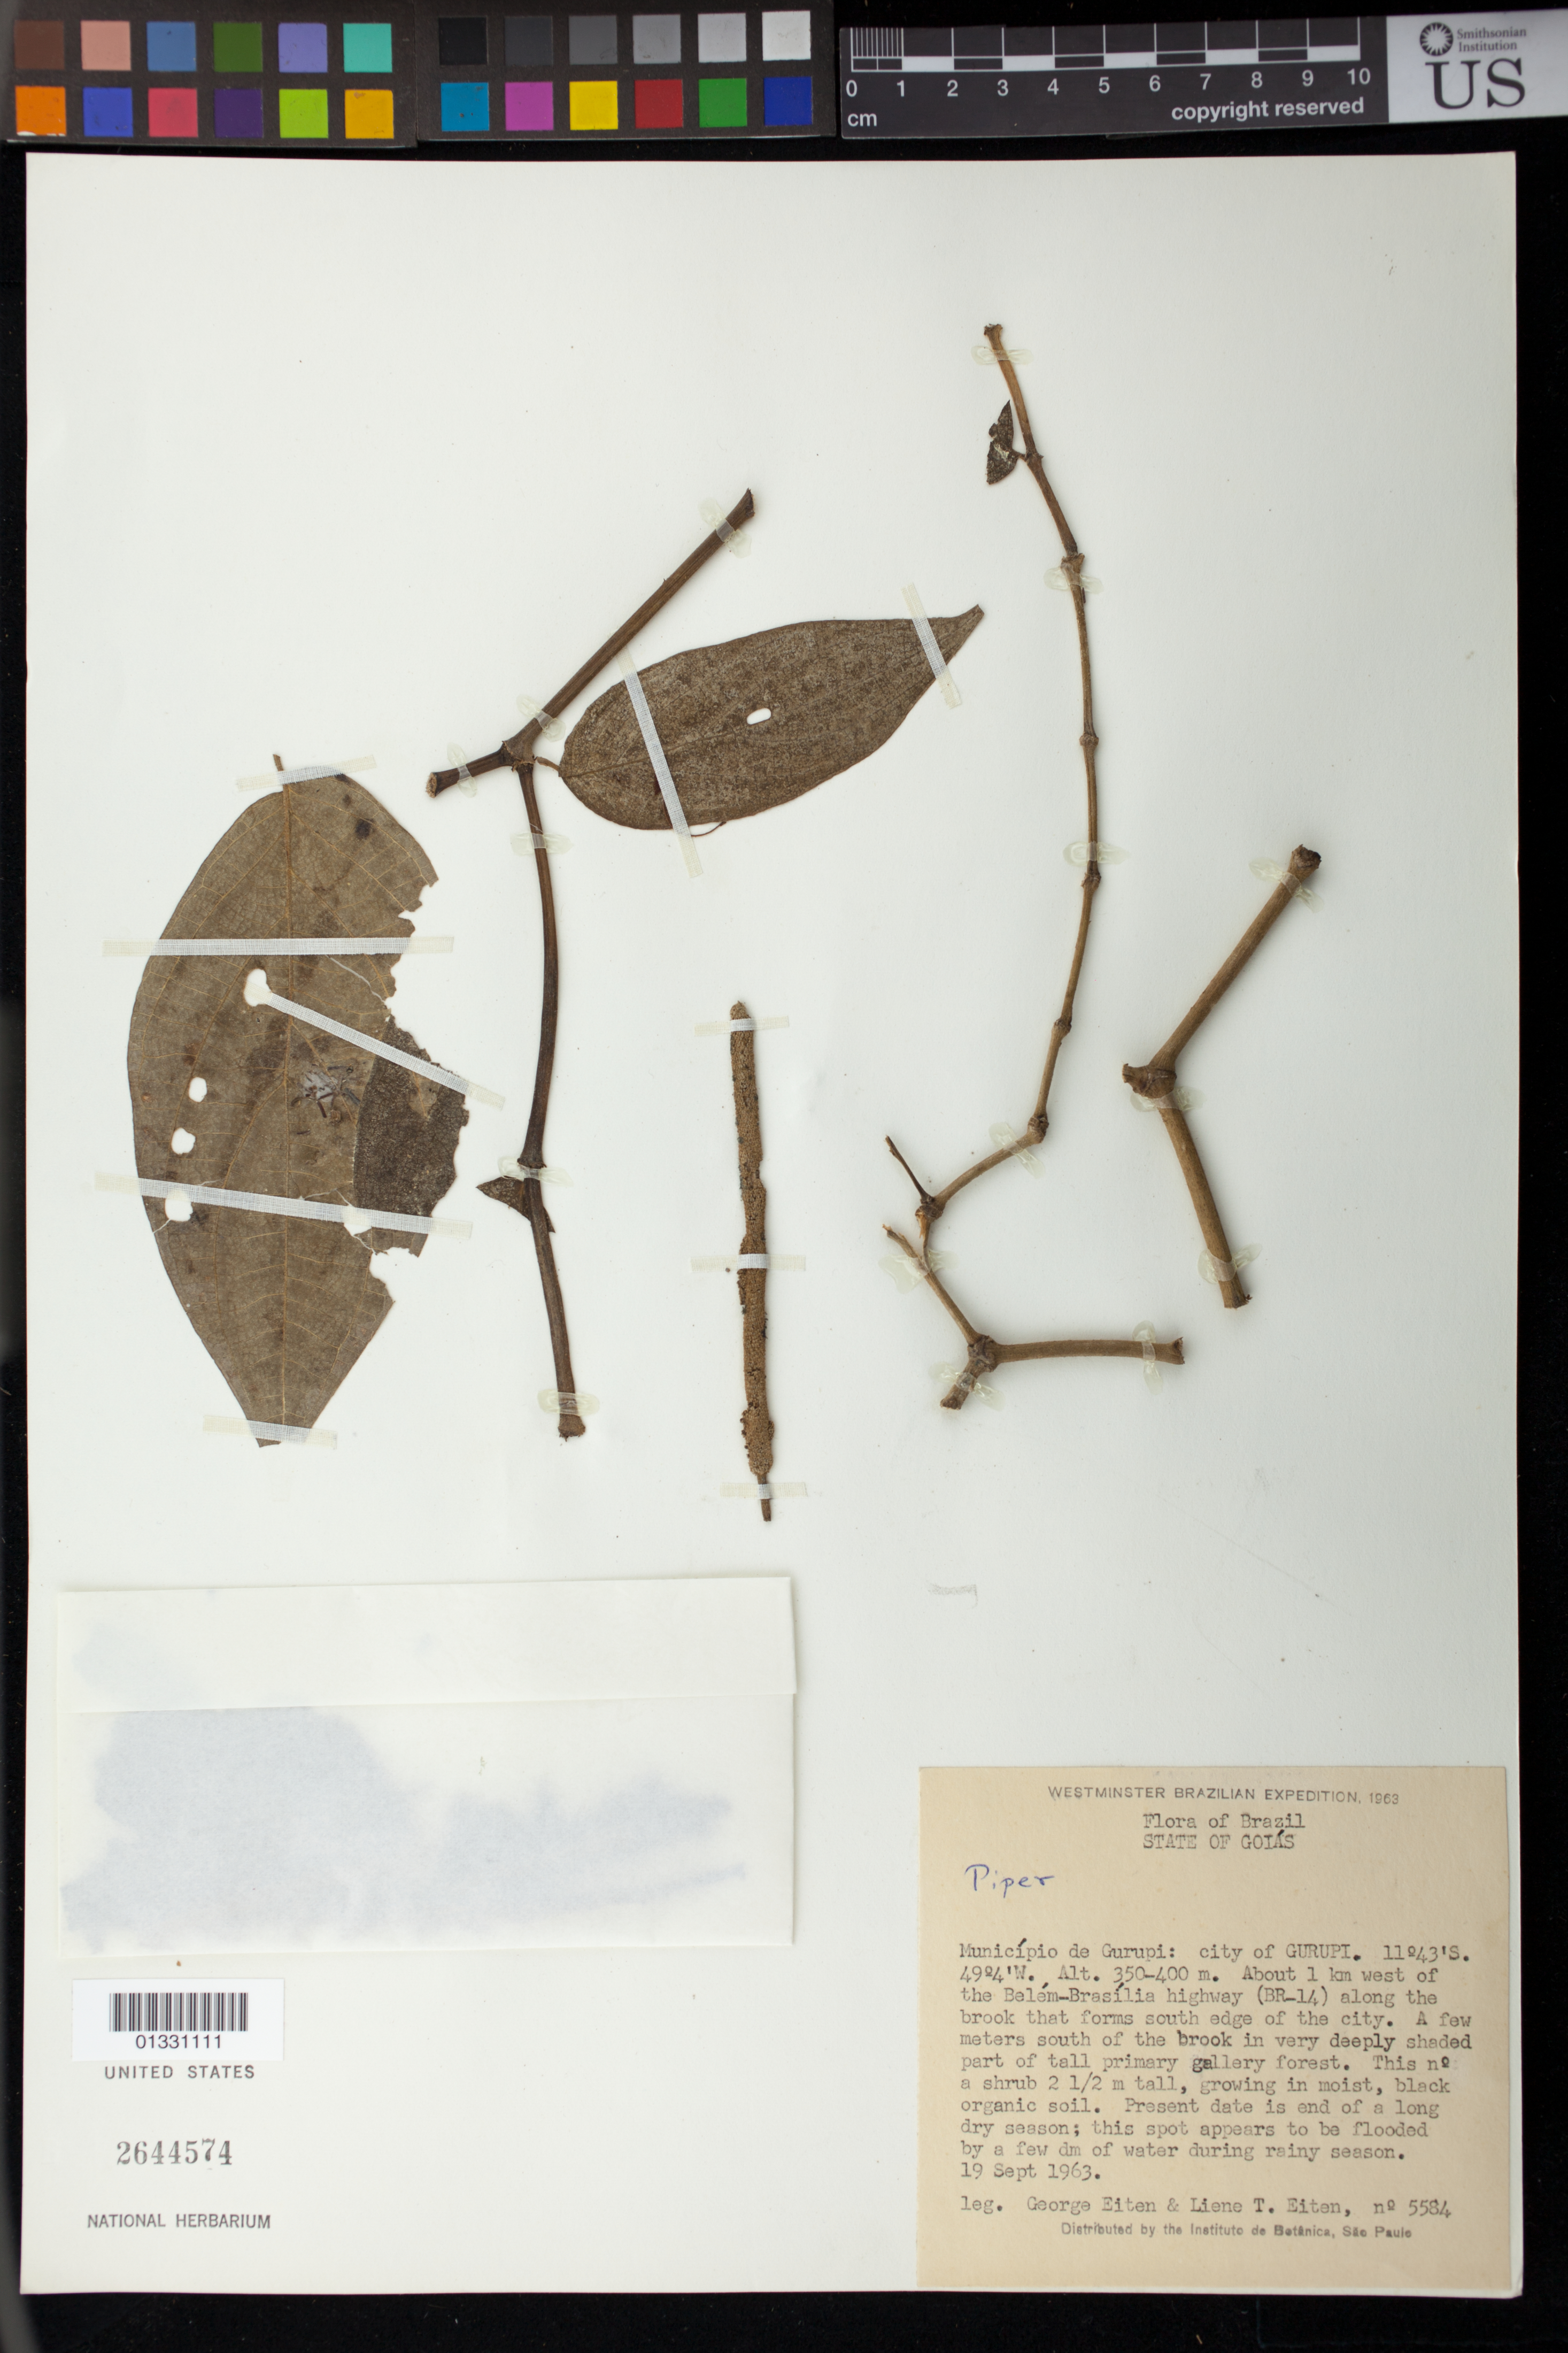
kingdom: Plantae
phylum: Tracheophyta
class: Magnoliopsida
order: Piperales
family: Piperaceae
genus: Piper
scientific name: Piper sp.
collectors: G. Eiten & L. T. Eiten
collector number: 5584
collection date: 1963-09-19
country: Brazil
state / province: Tocantins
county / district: Gurupi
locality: About 1 km West of the Belém-Brasília highway (BR-14) along the brook that forms south edge of the city. A few meters of tall primary gallery forest.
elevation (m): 350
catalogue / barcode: US 2644574